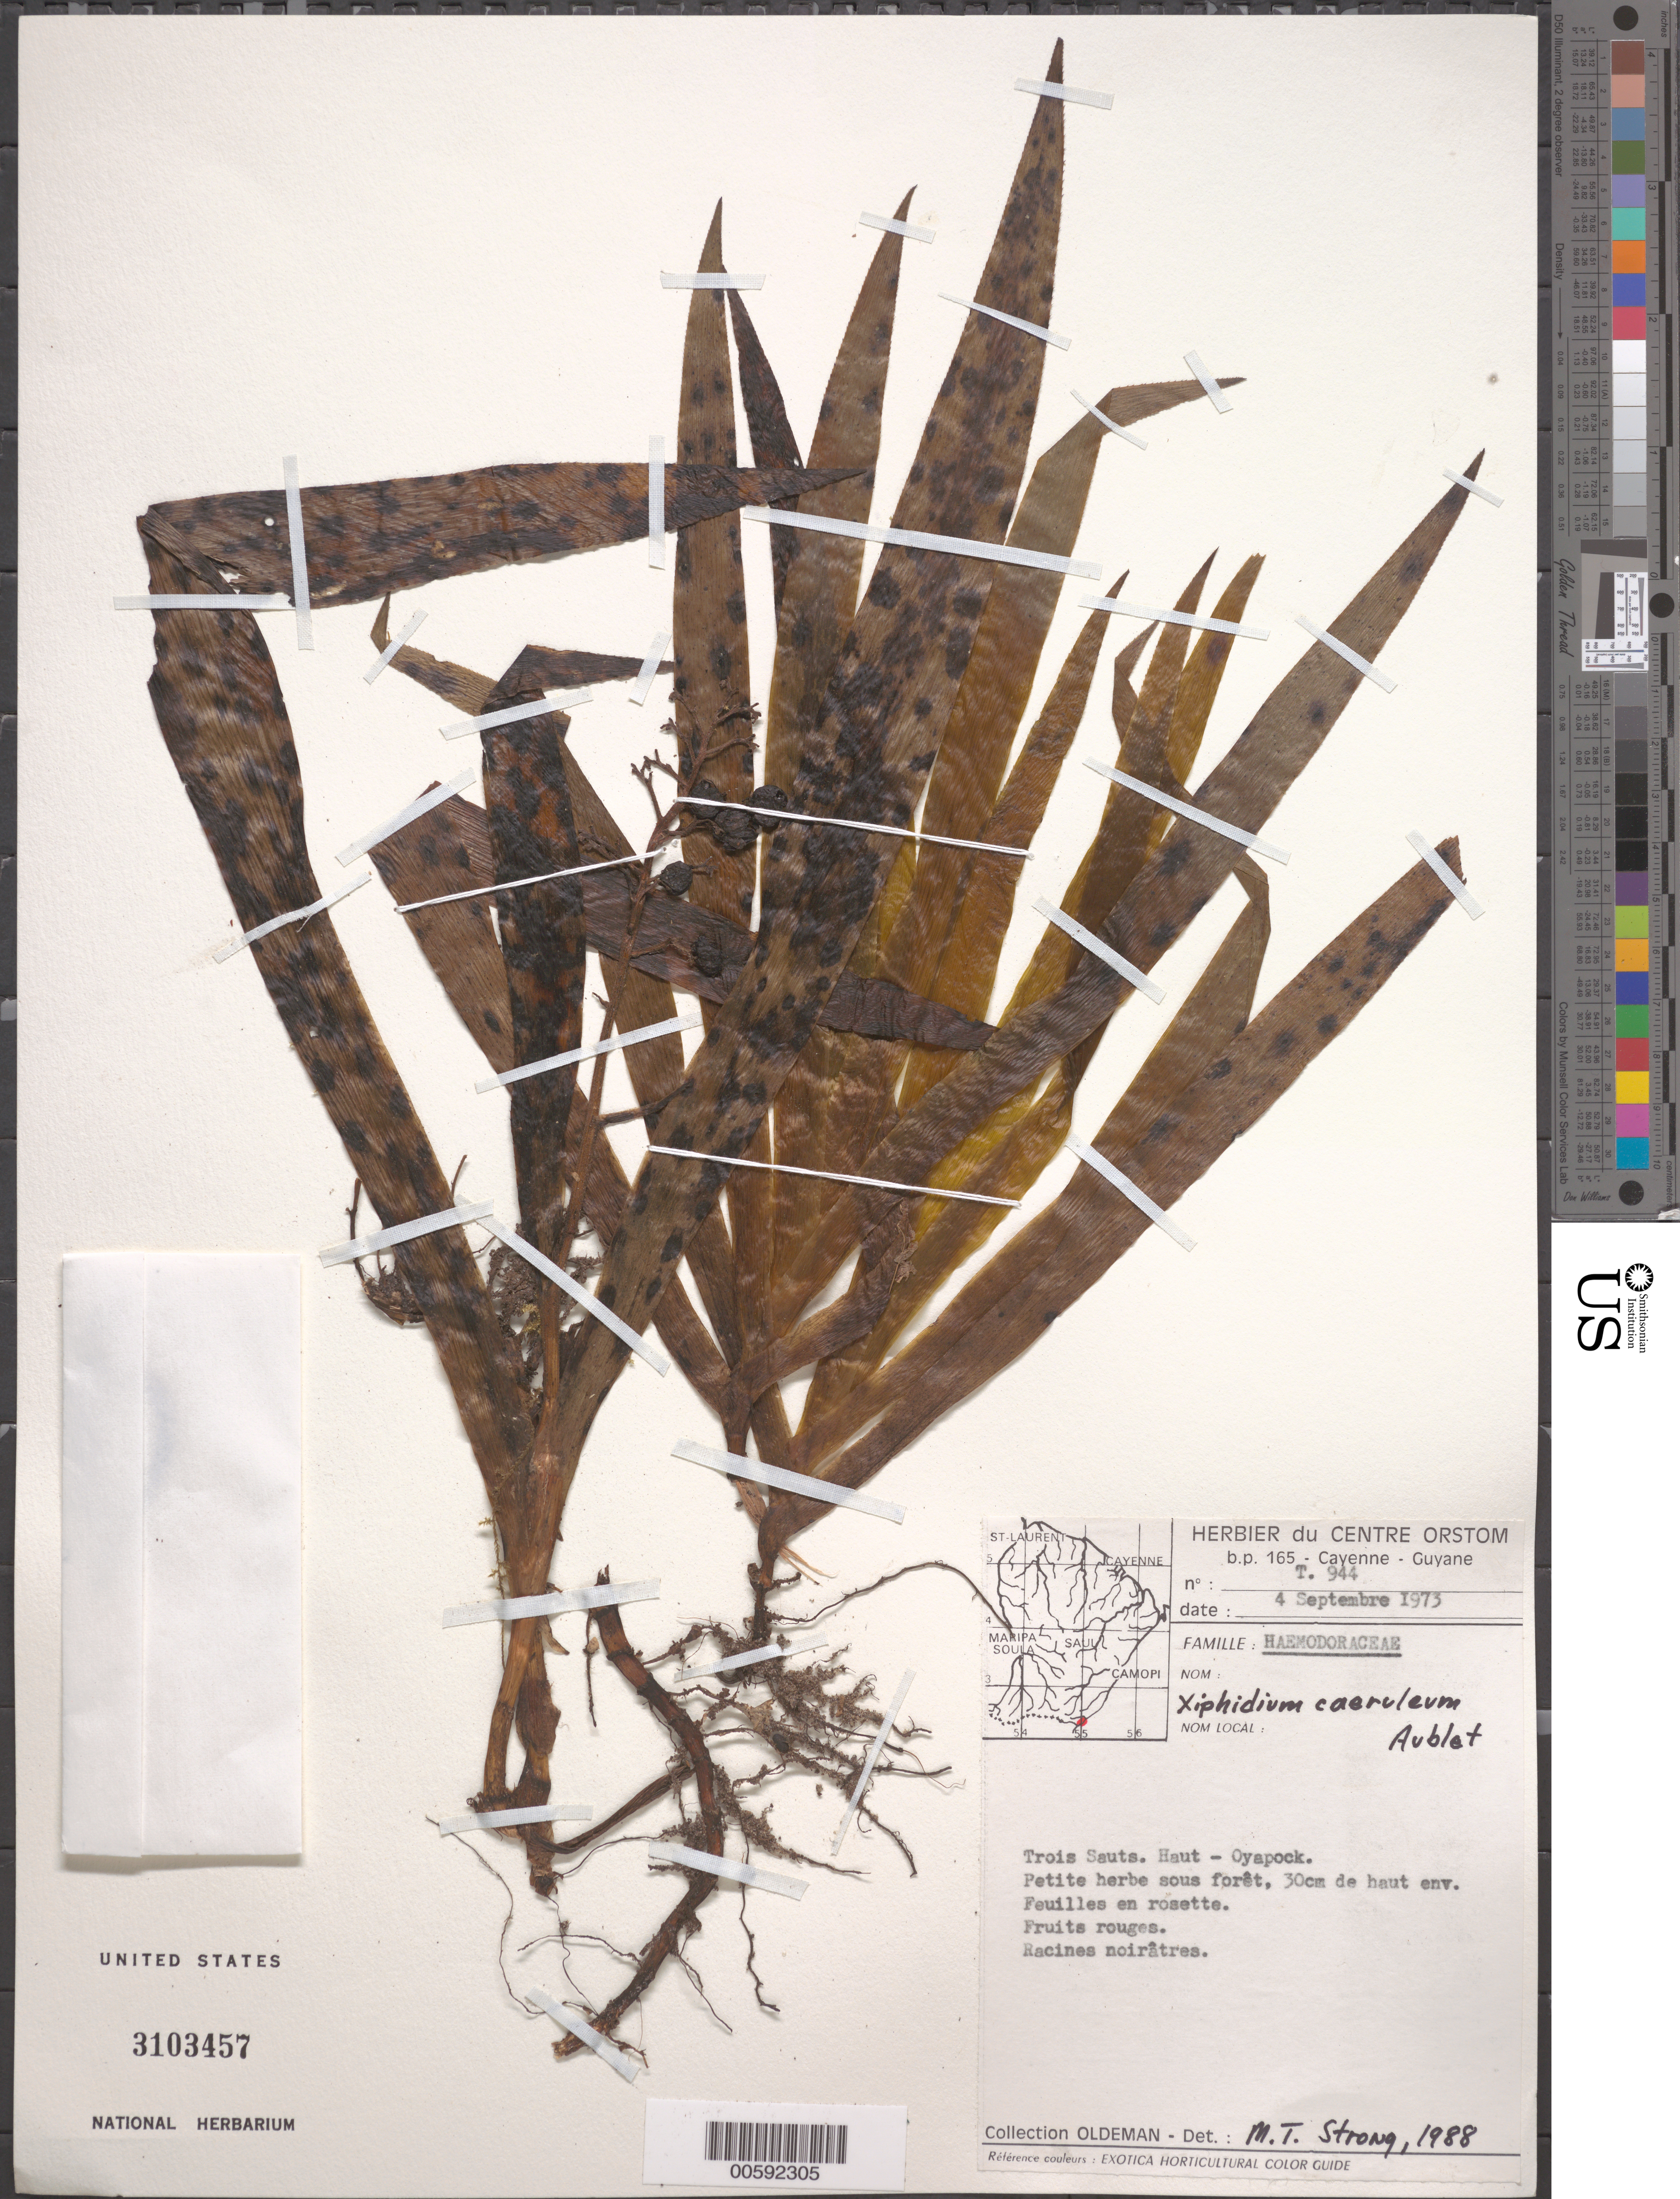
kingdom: Plantae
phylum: Tracheophyta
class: Liliopsida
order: Commelinales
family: Haemodoraceae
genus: Xiphidium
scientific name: Xiphidium caeruleum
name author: Aubl.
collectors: -. Oleman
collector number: T 944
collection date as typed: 04 Sep 1973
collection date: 1973-09-04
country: French Guiana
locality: Trois Sauts. Haut - Oyapock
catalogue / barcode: US 3103457